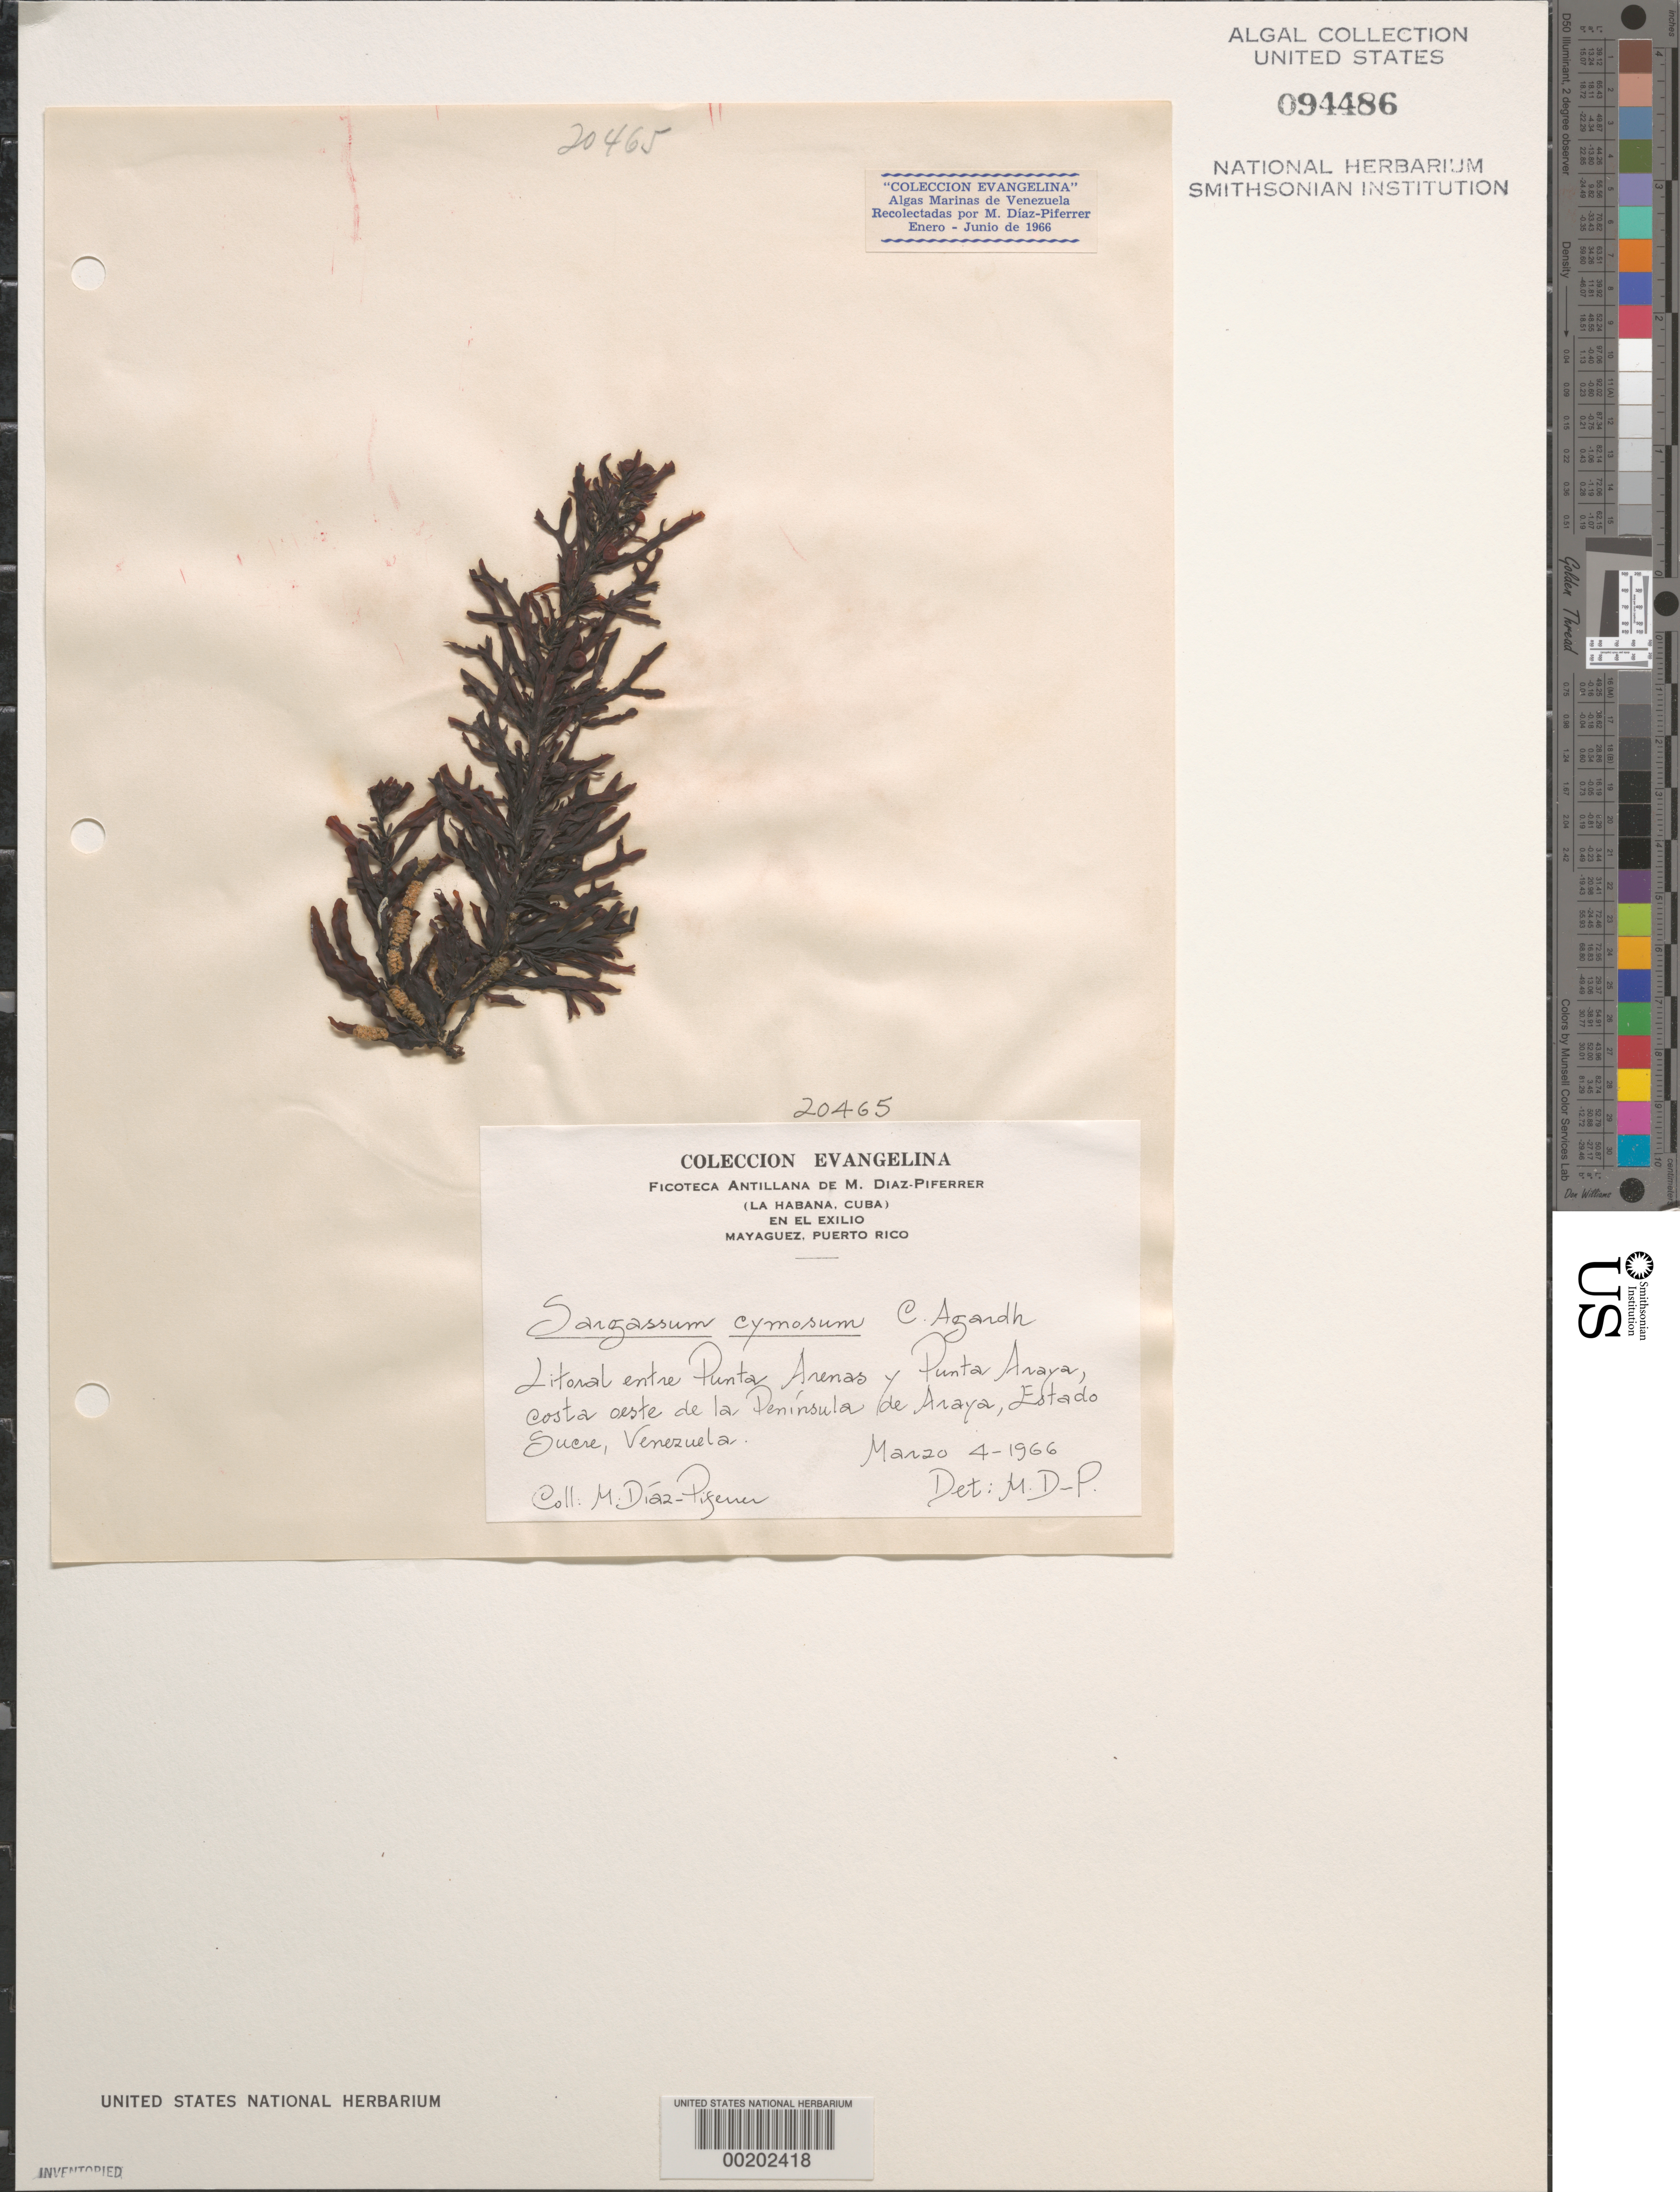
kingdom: Chromista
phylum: Ochrophyta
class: Phaeophyceae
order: Fucales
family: Sargassaceae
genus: Sargassum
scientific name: Sargassum cymosum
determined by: Diaz-Piferrer, M.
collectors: M. Diaz-Piferrer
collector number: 20465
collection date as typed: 04 Mar 1966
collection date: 1966-03-04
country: Venezuela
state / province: Sucre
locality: Peninsula de Araya, between Punta Arenas and Punta Araya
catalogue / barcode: US 94486